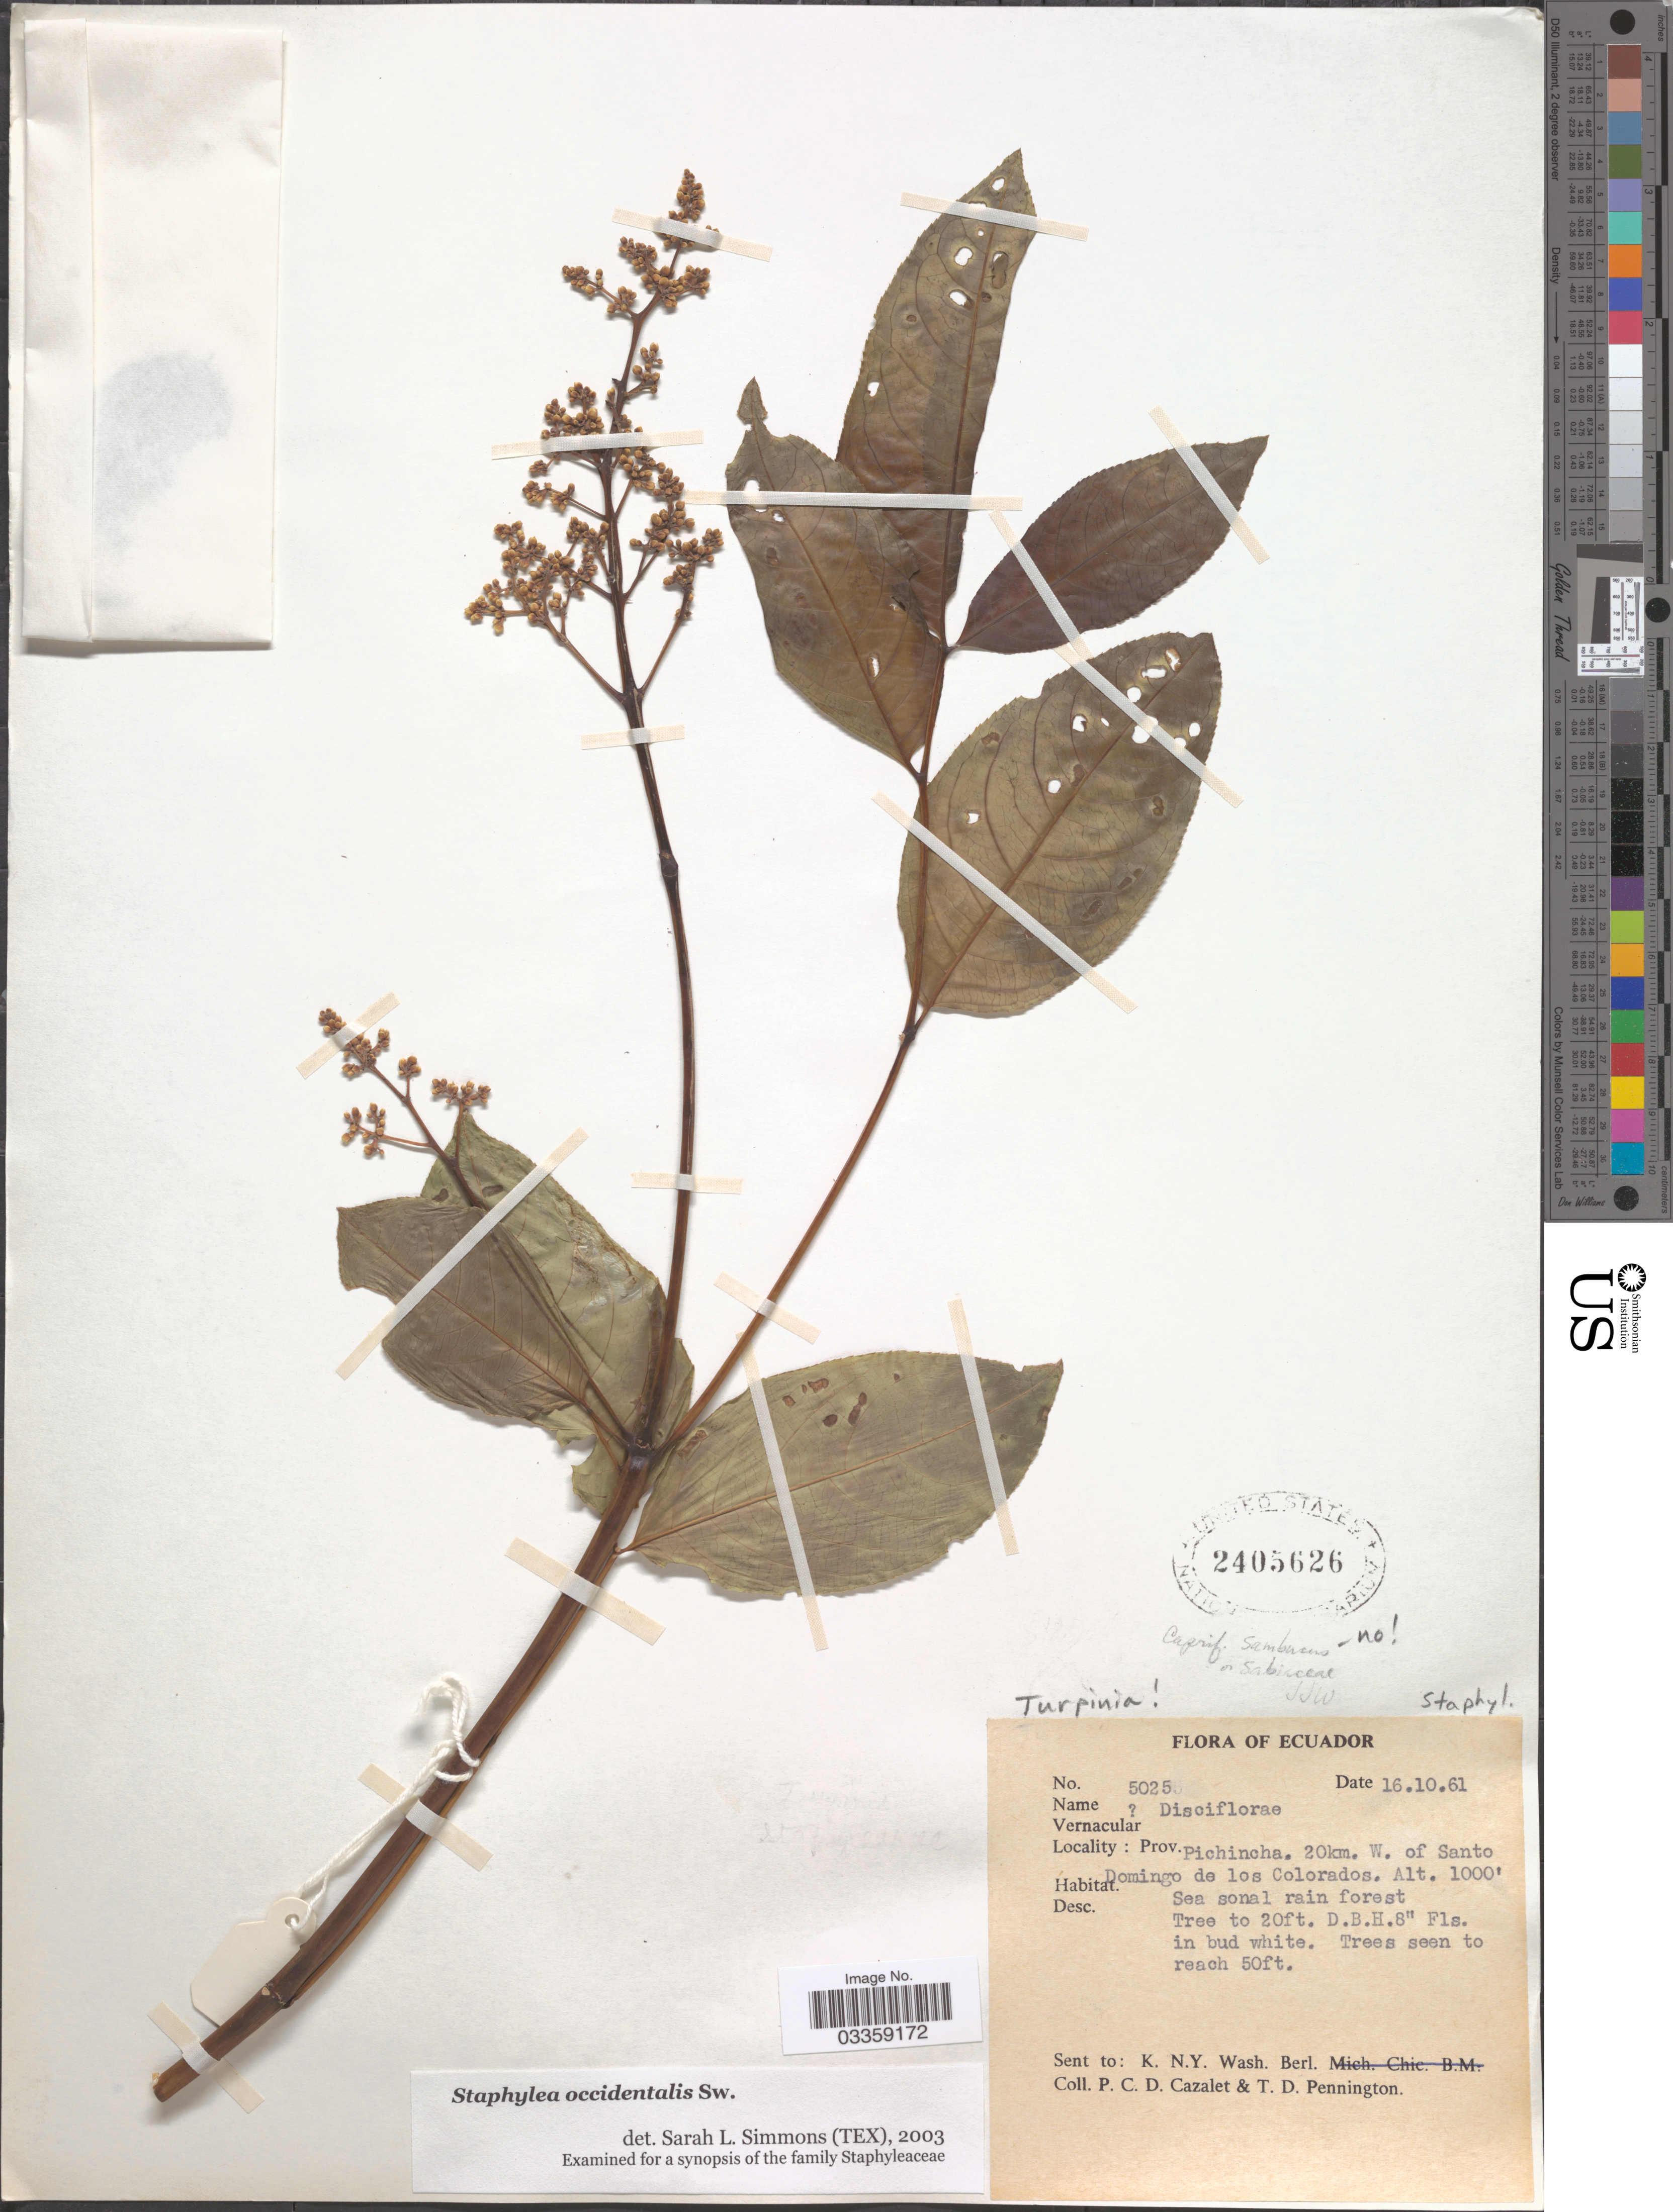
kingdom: Plantae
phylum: Tracheophyta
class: Magnoliopsida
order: Crossosomatales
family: Staphyleaceae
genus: Turpinia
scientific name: Turpinia occidentalis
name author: (Sw.) G. Don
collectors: P. C. D. Cazalet & T. D. Pennington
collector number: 5025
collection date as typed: Transcribed d/m/y: 16/10/61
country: Ecuador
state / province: Pichincha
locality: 20km. W. of Santo Domingo de los Colorados.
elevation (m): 305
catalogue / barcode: US 2405626